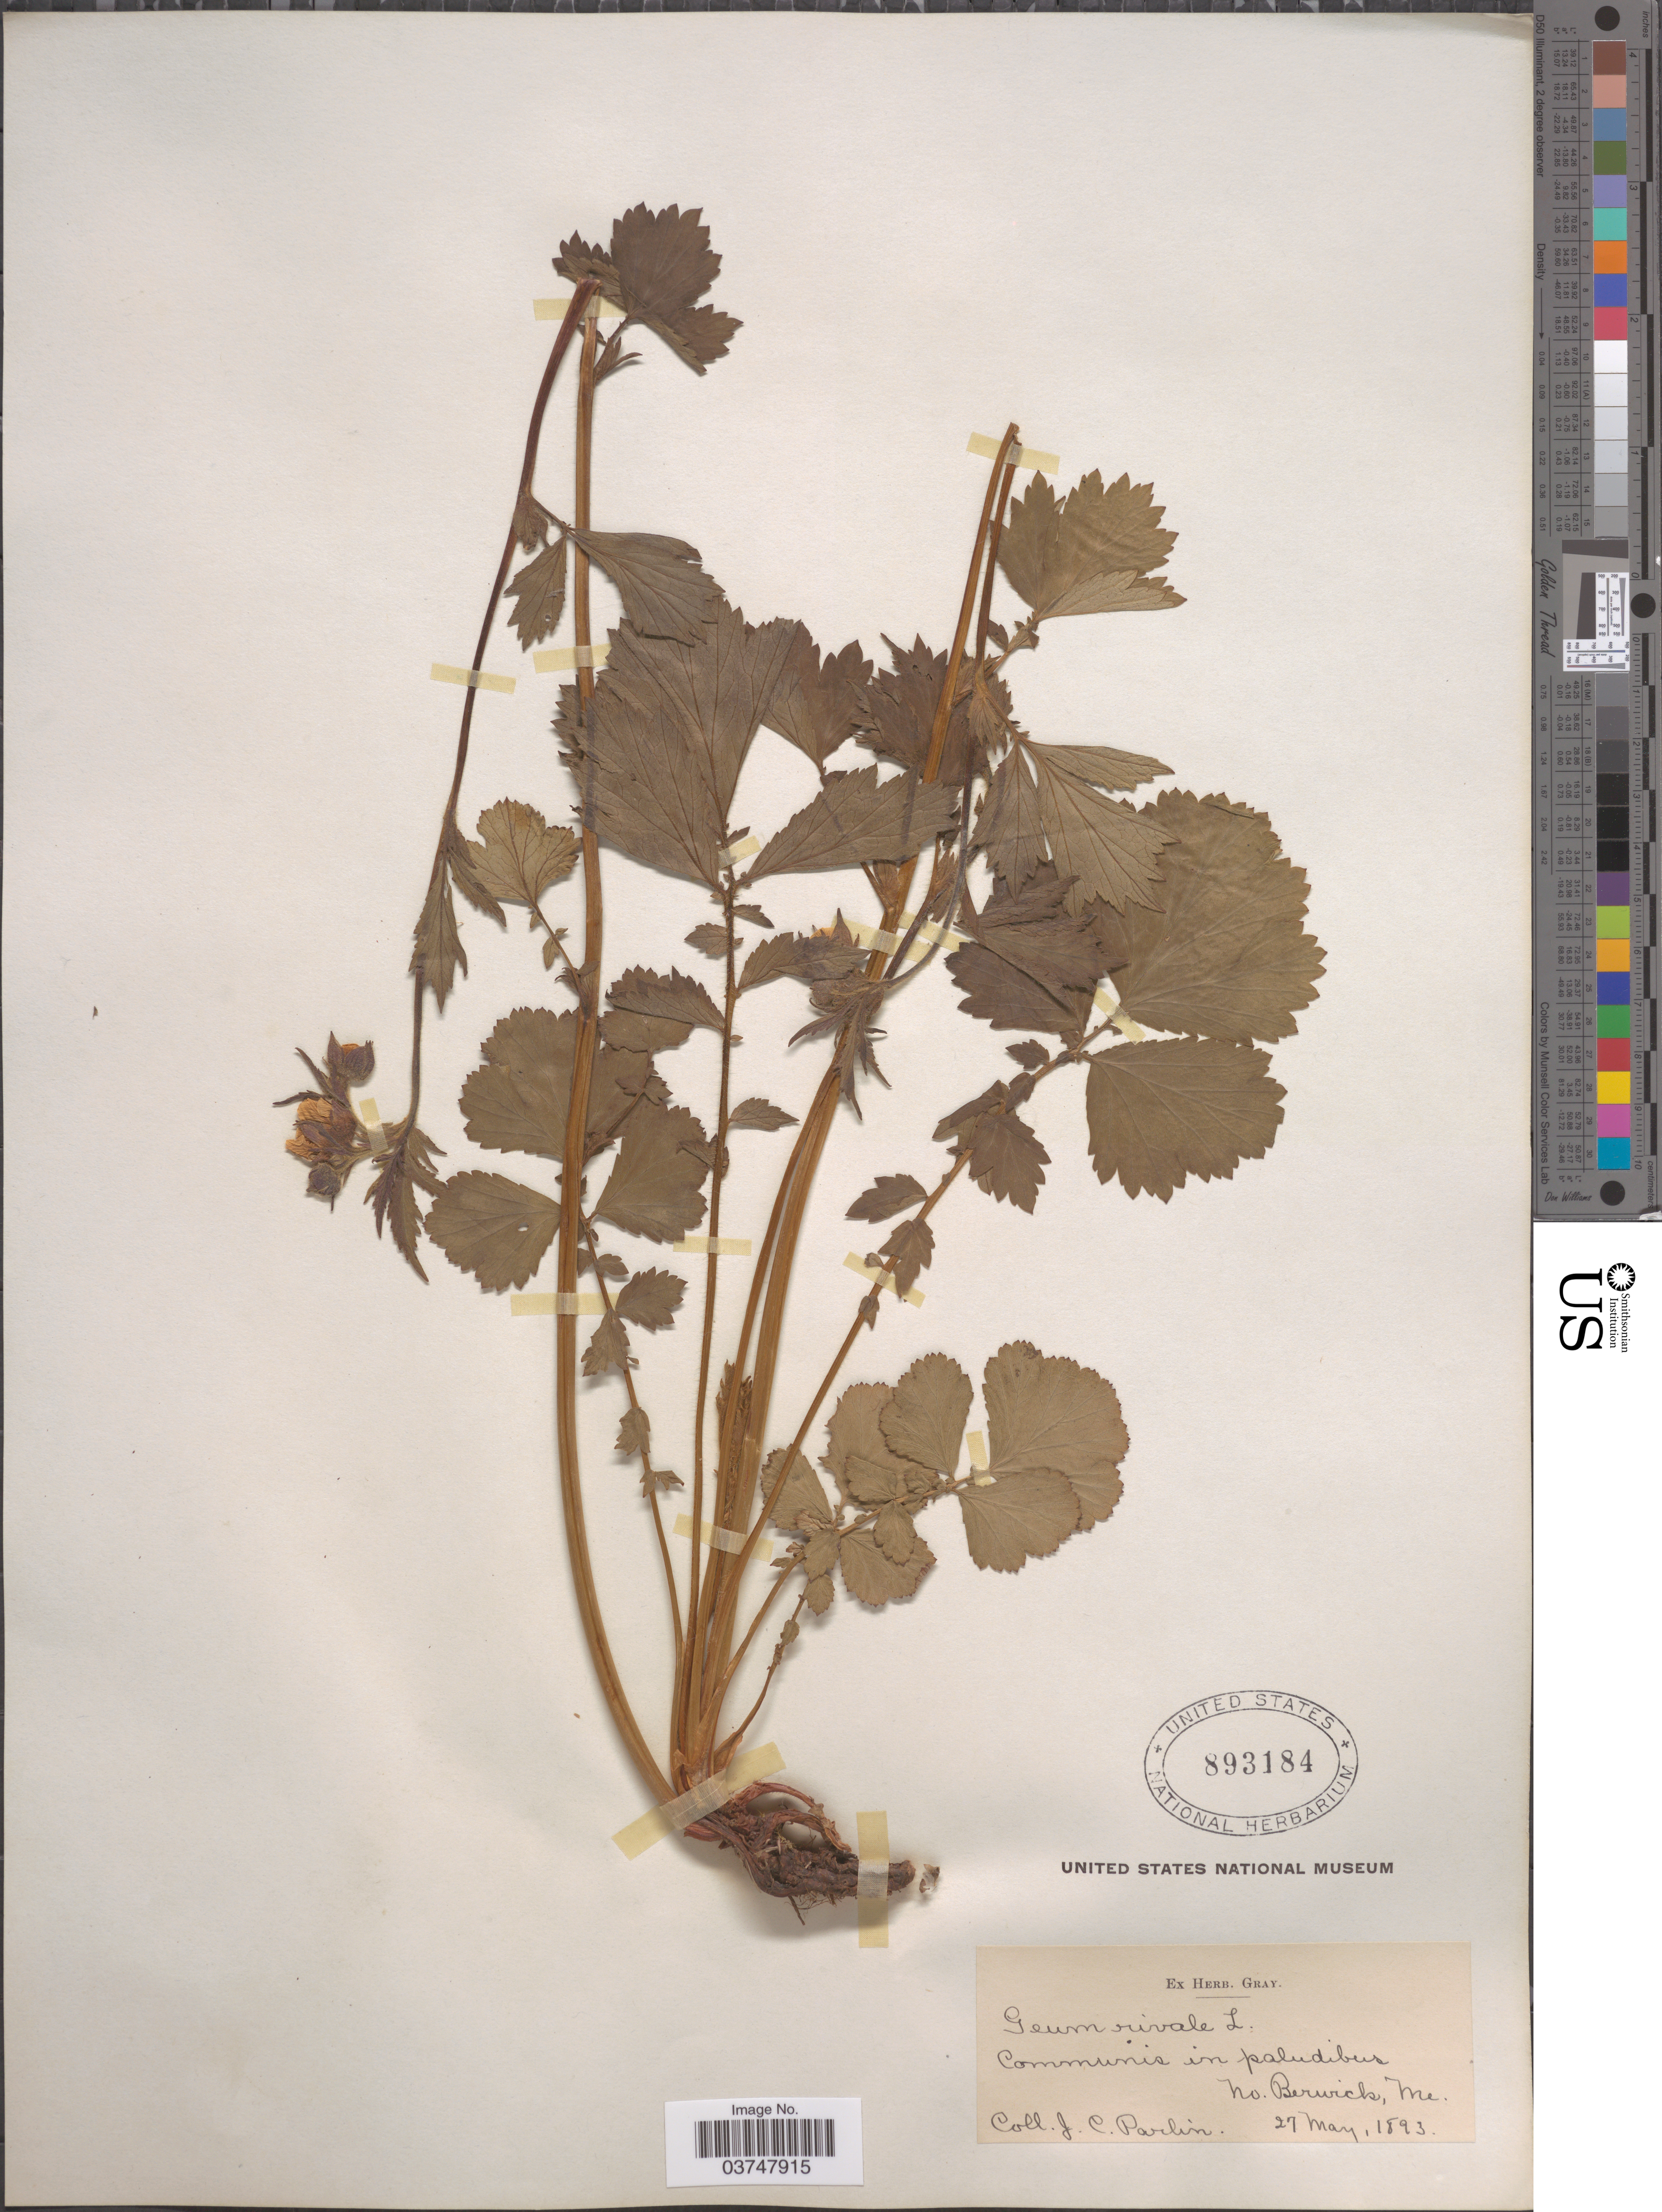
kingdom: Plantae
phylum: Tracheophyta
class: Magnoliopsida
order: Rosales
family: Rosaceae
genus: Geum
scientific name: Geum rivale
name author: L.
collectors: J. Parlin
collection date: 1893-05-27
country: United States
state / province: Maine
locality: No. Berwick.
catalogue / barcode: US 893184